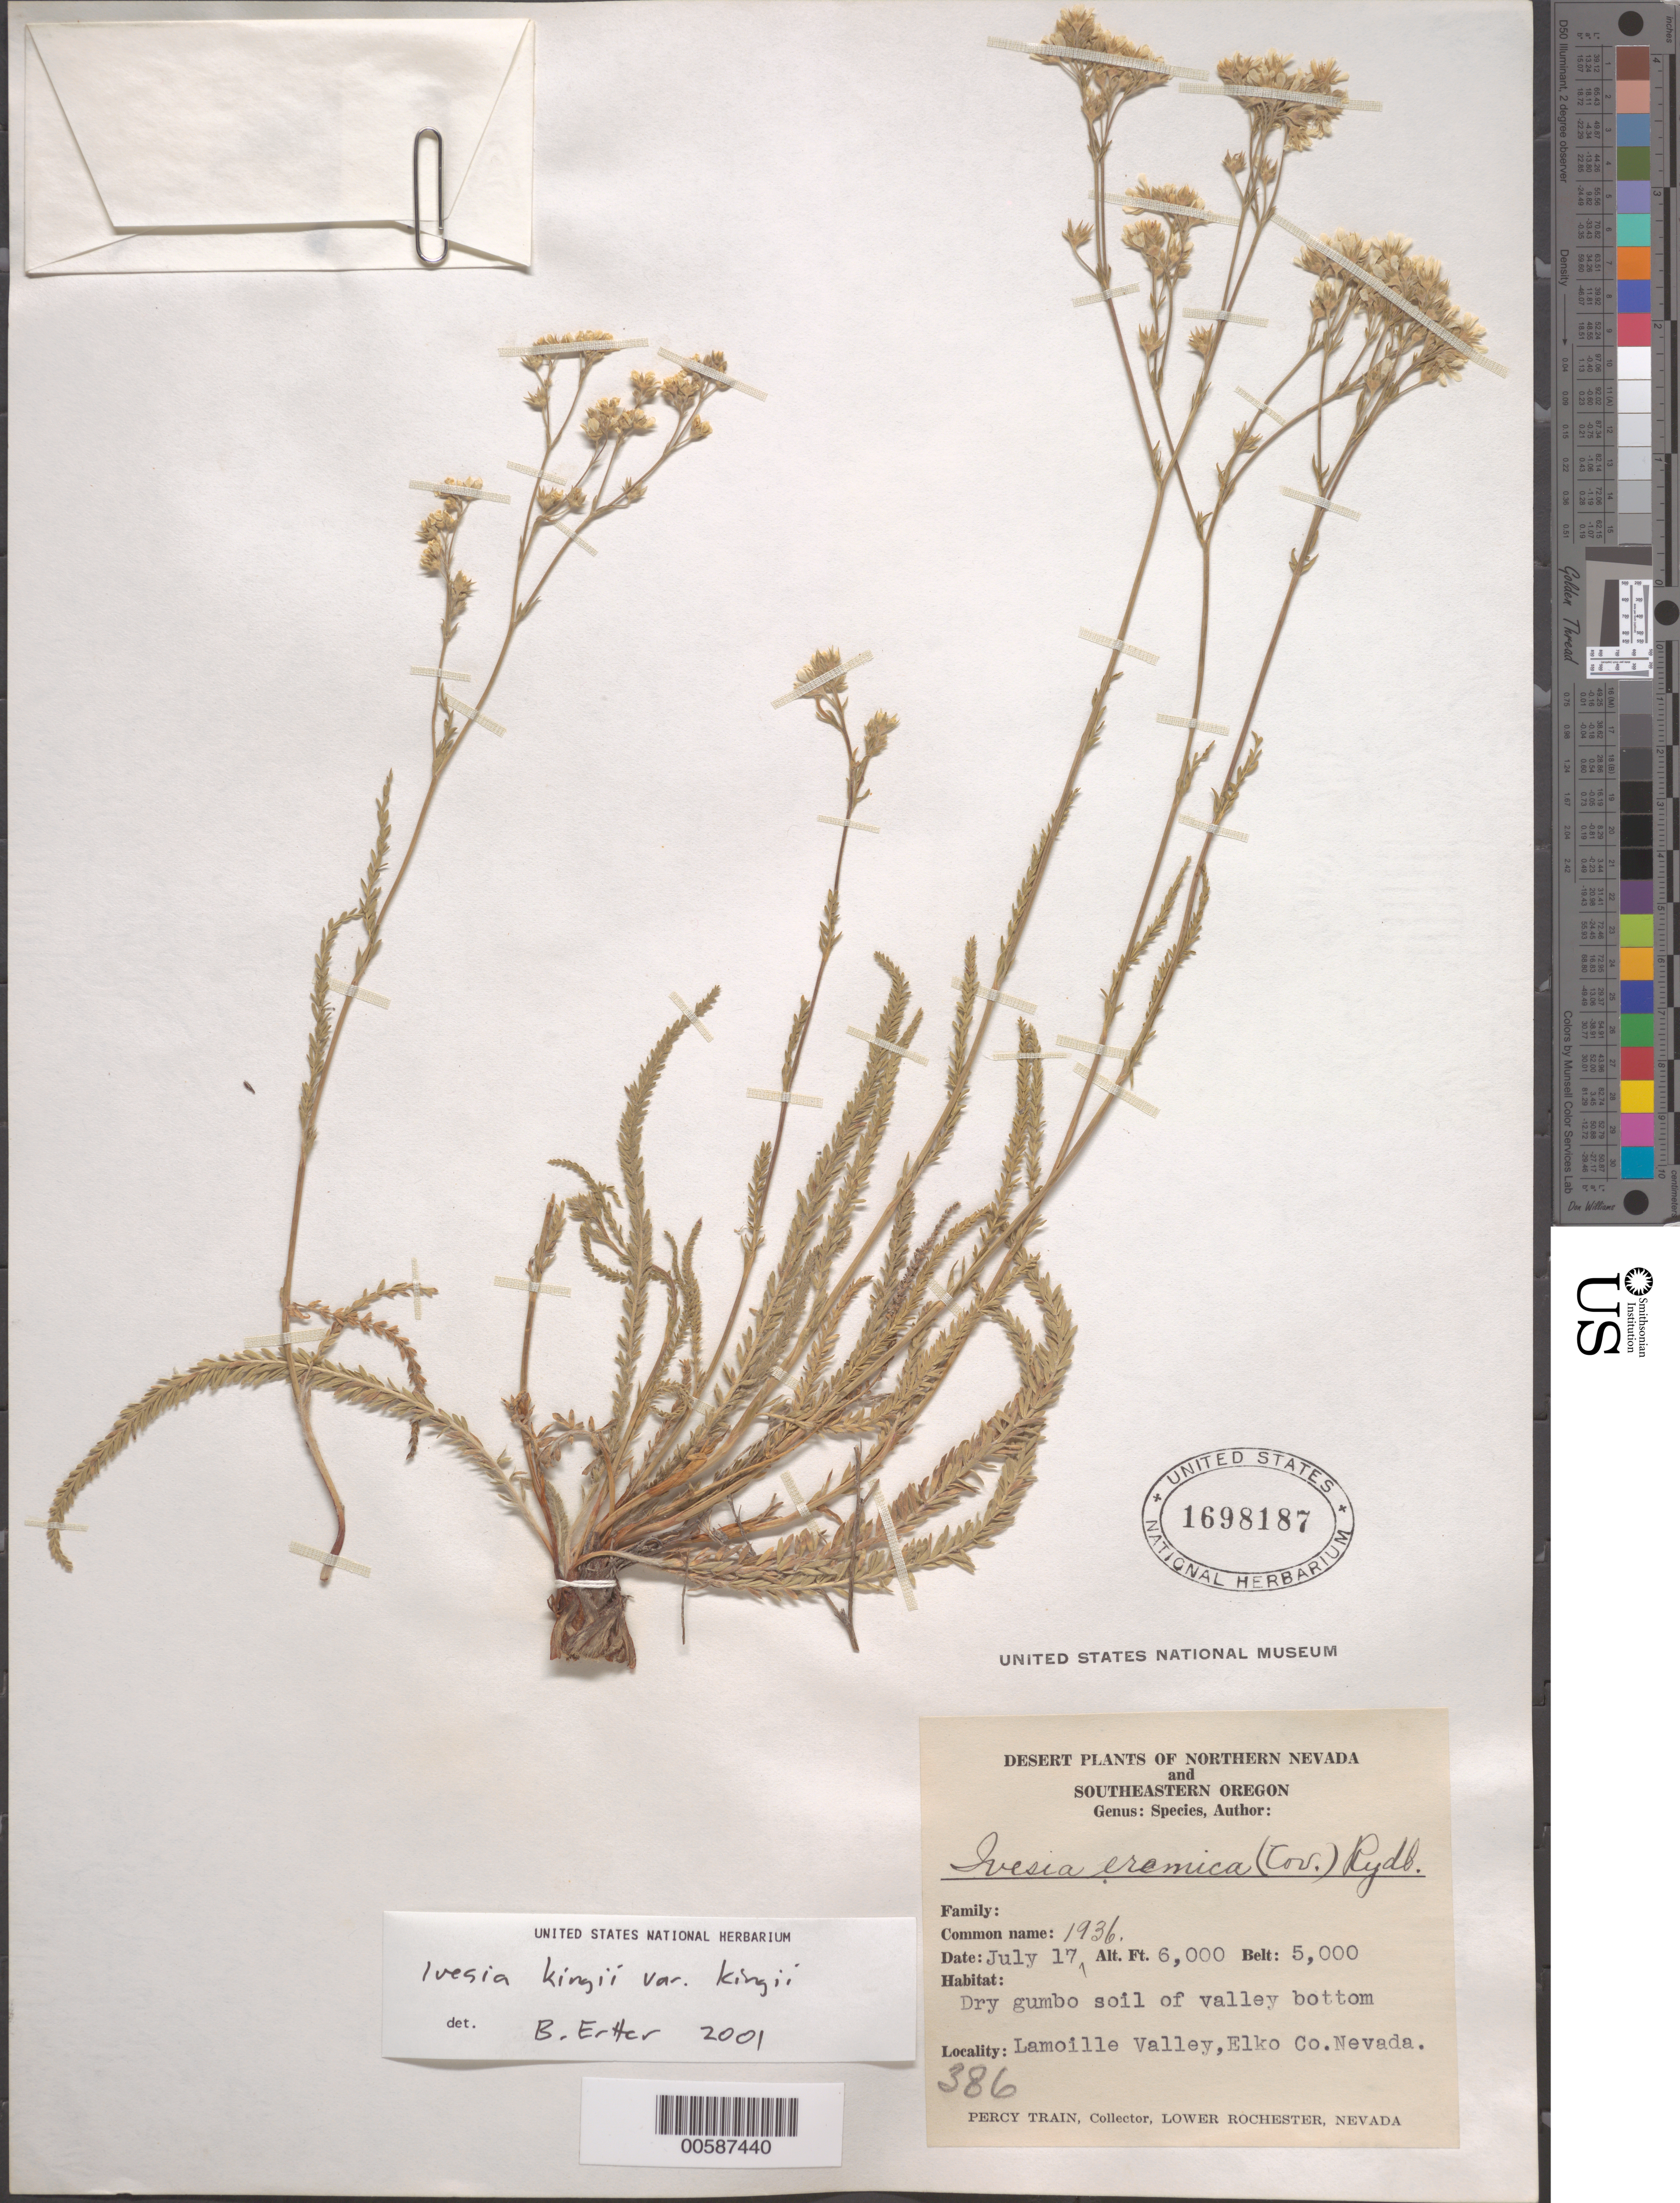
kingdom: Plantae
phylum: Tracheophyta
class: Magnoliopsida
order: Rosales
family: Rosaceae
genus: Potentilla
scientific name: Potentilla kingii var. kingii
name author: (S. Watson) Greene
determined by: Strong, Mark T., (BOT), Smithsonian Institution - National Museum of Natural History (UNITED STATES)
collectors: P. Train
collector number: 386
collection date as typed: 17 Jul 1936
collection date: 1936-07-17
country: United States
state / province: Nevada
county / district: Elko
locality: Lamoille Valley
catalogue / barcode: US 1698187